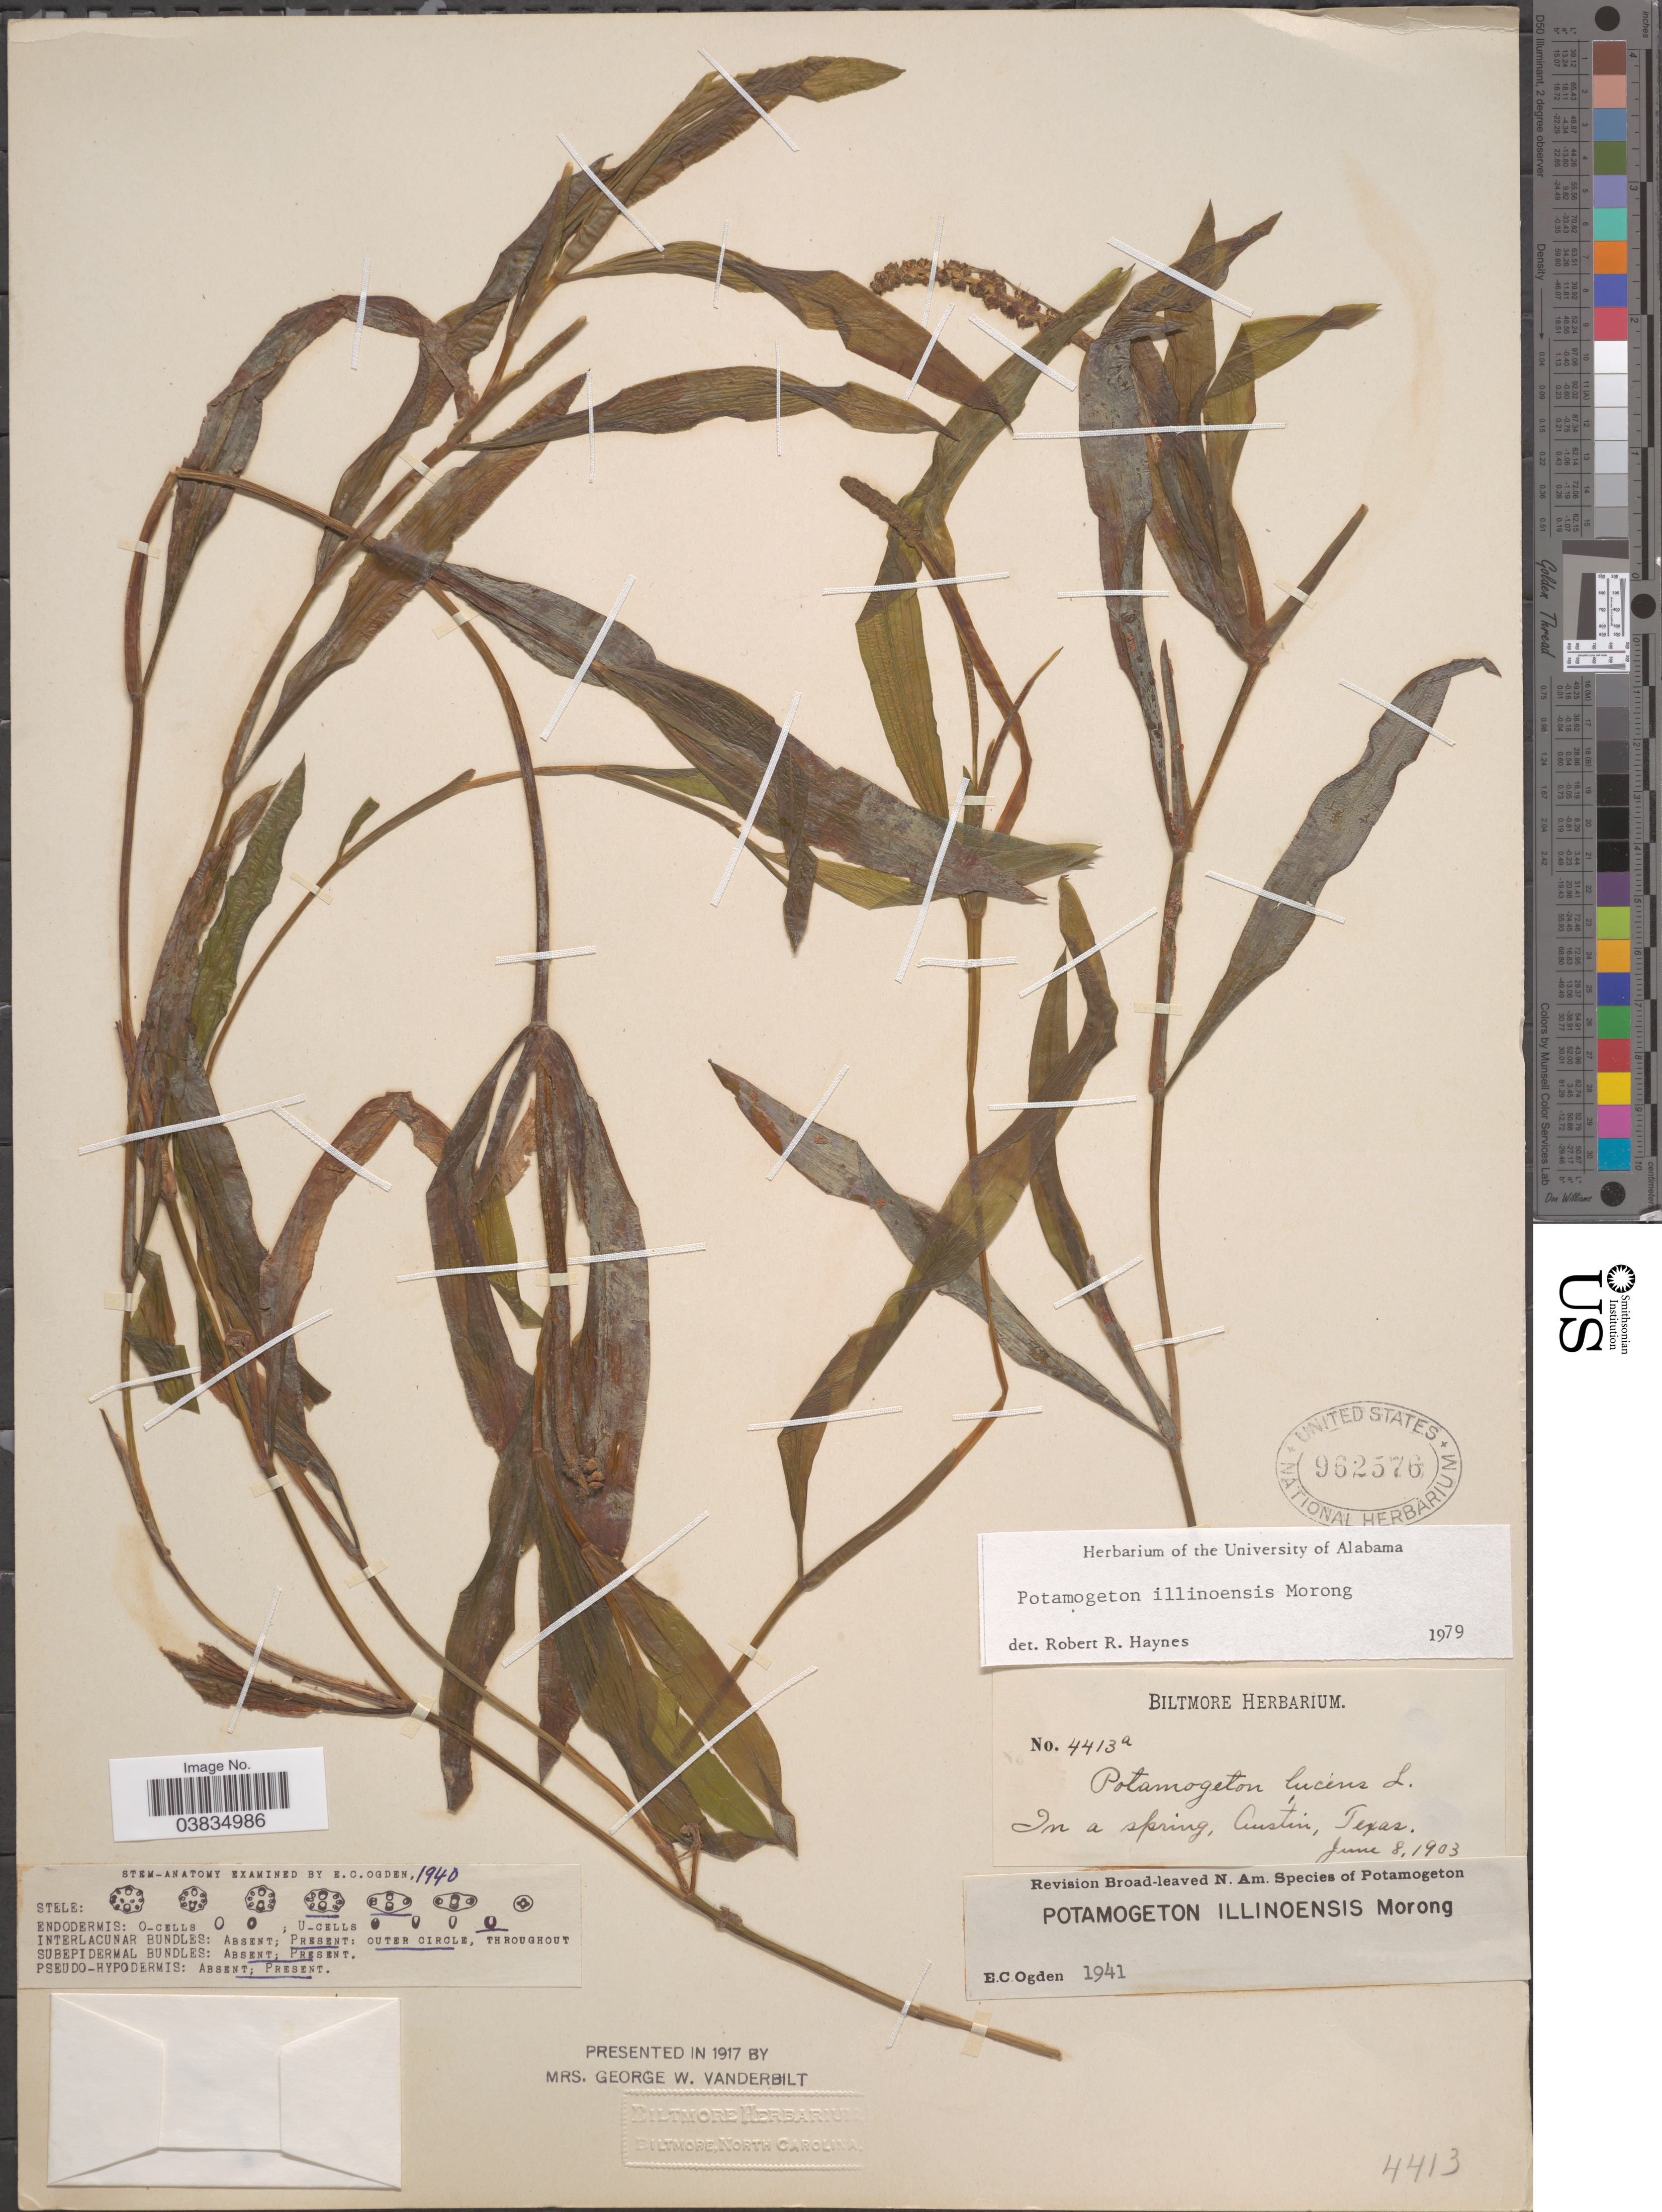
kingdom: Plantae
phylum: Tracheophyta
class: Liliopsida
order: Alismatales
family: Potamogetonaceae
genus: Potamogeton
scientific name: Potamogeton illinoensis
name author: Morong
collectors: ex herb. Biltmore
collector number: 4413a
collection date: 1903-06-08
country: United States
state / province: Texas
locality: In a spring, Austin.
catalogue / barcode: US 962576